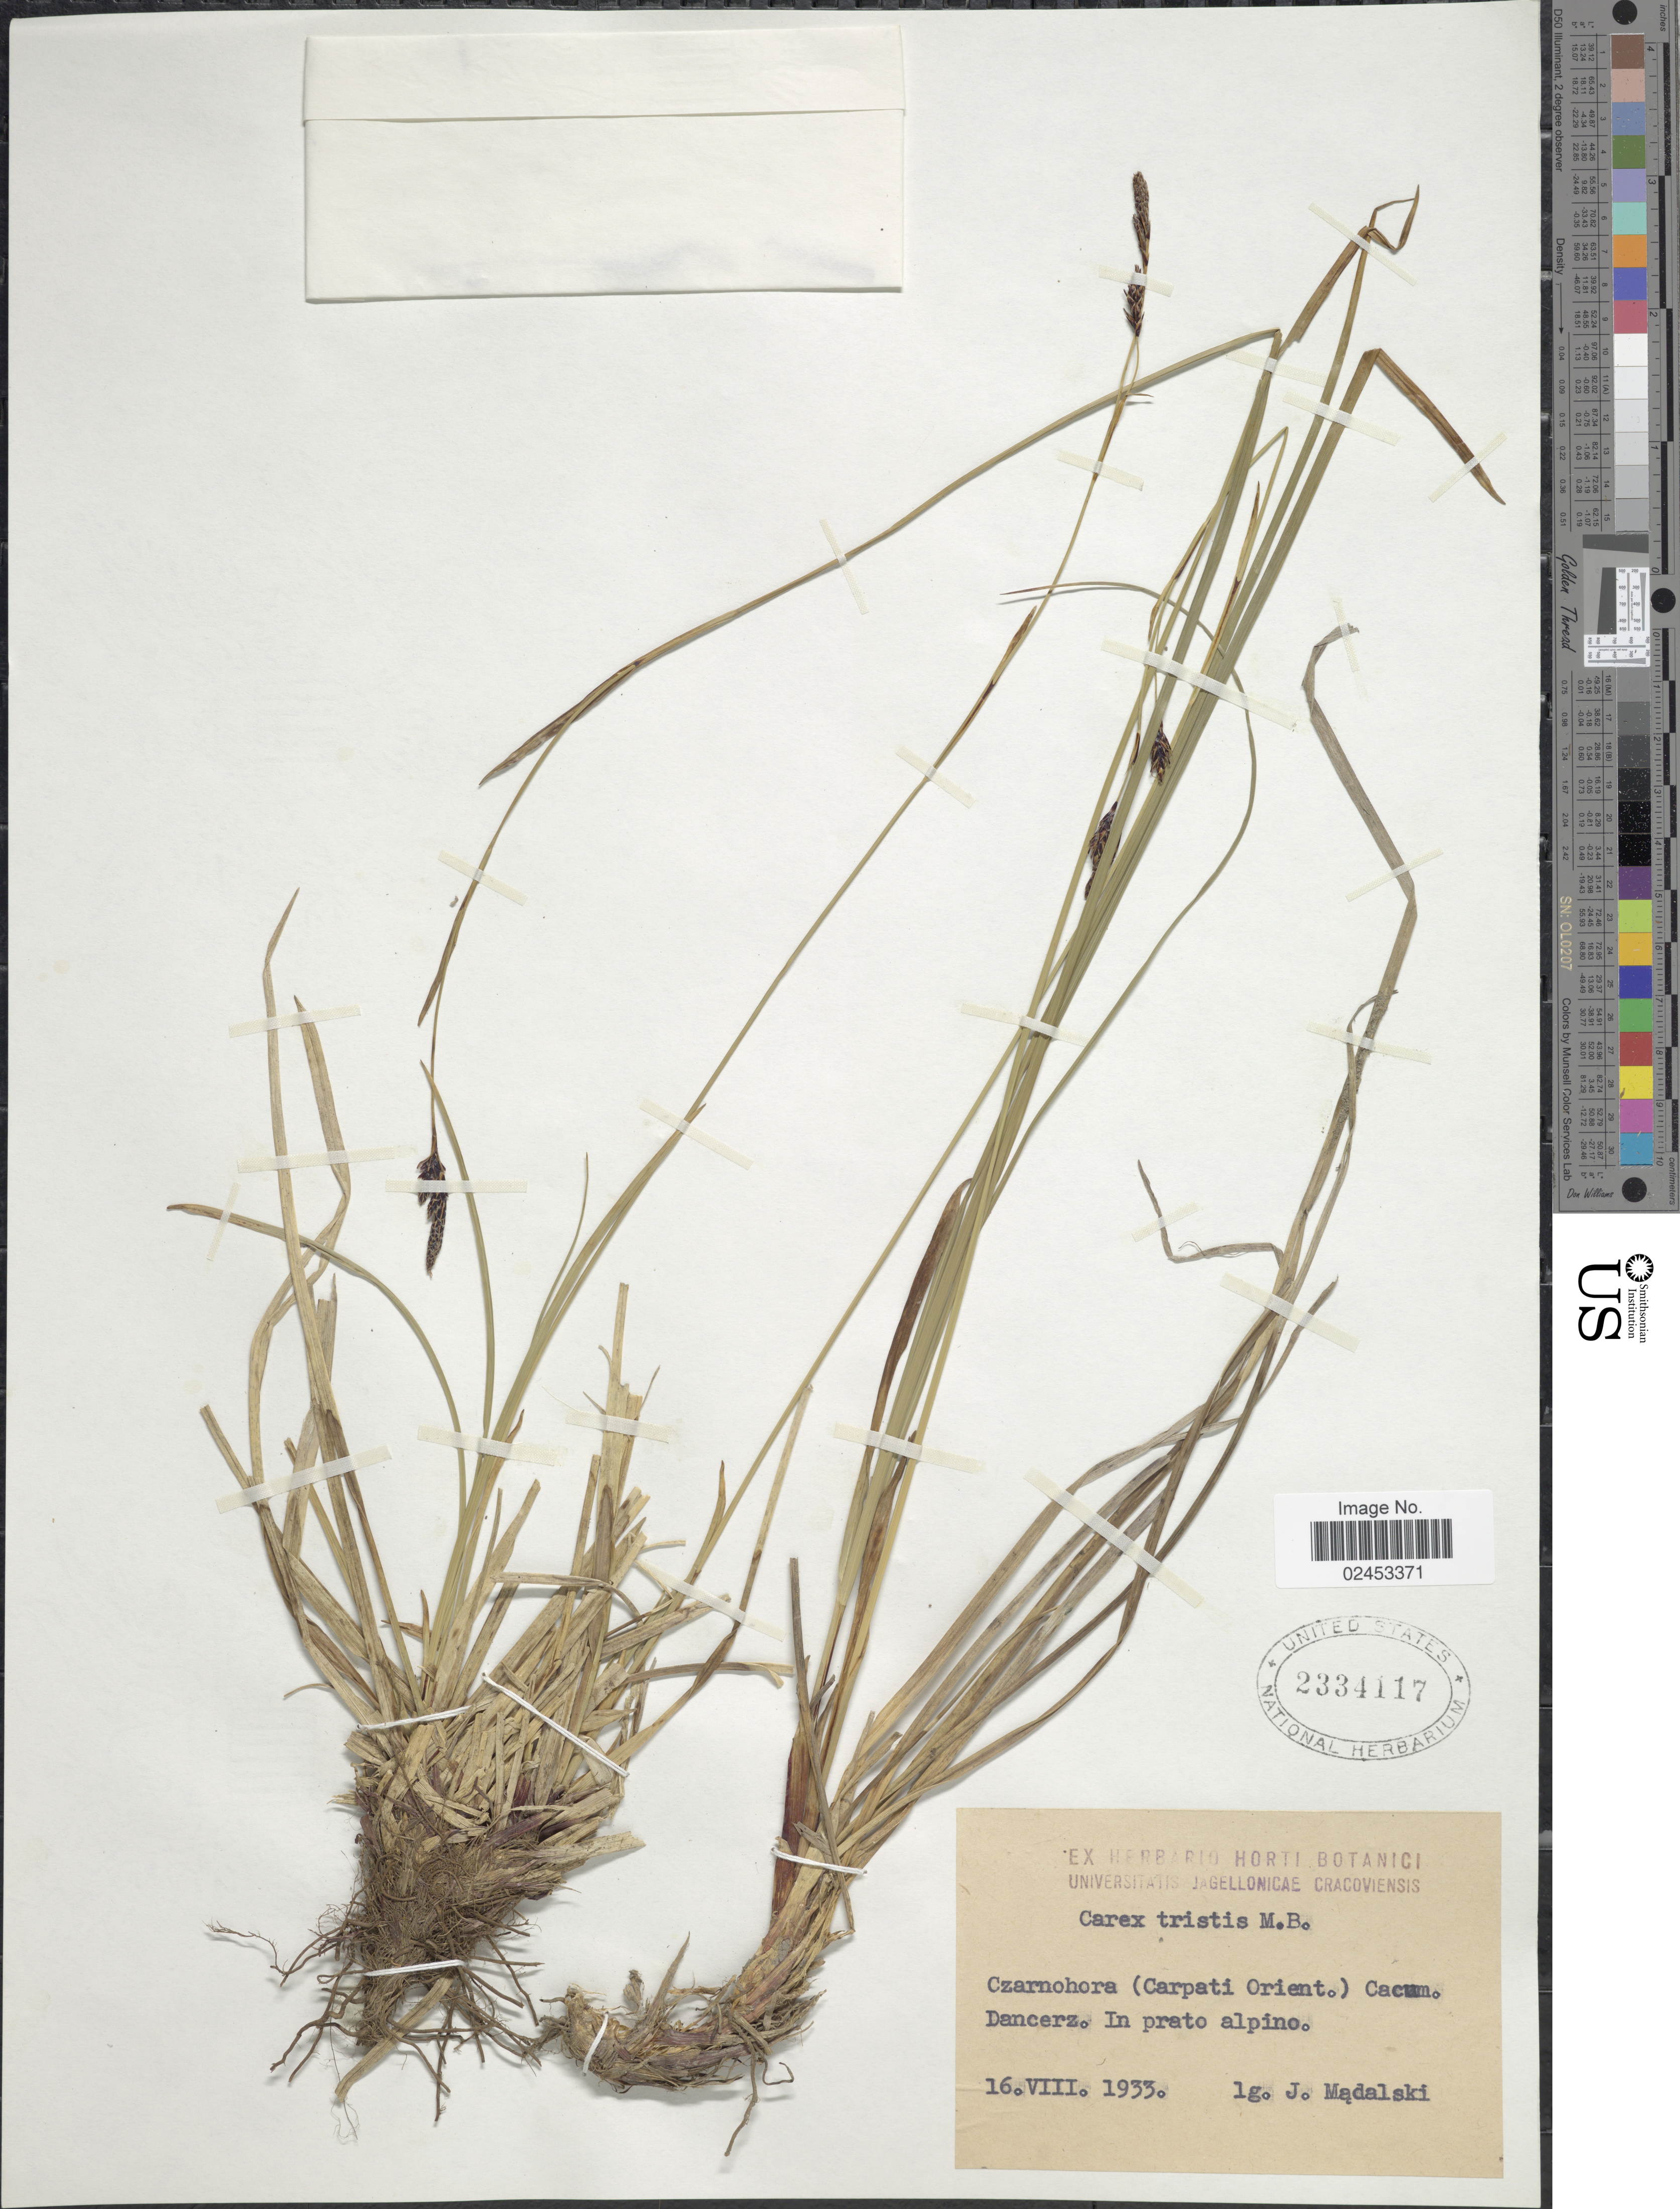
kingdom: Plantae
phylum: Tracheophyta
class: Liliopsida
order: Poales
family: Cyperaceae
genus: Carex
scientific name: Carex tristis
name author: M. Bieb.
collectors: J. Madalski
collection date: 1933-08-16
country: Ukraine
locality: Dancerz. In prato alpino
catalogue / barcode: US 2334117